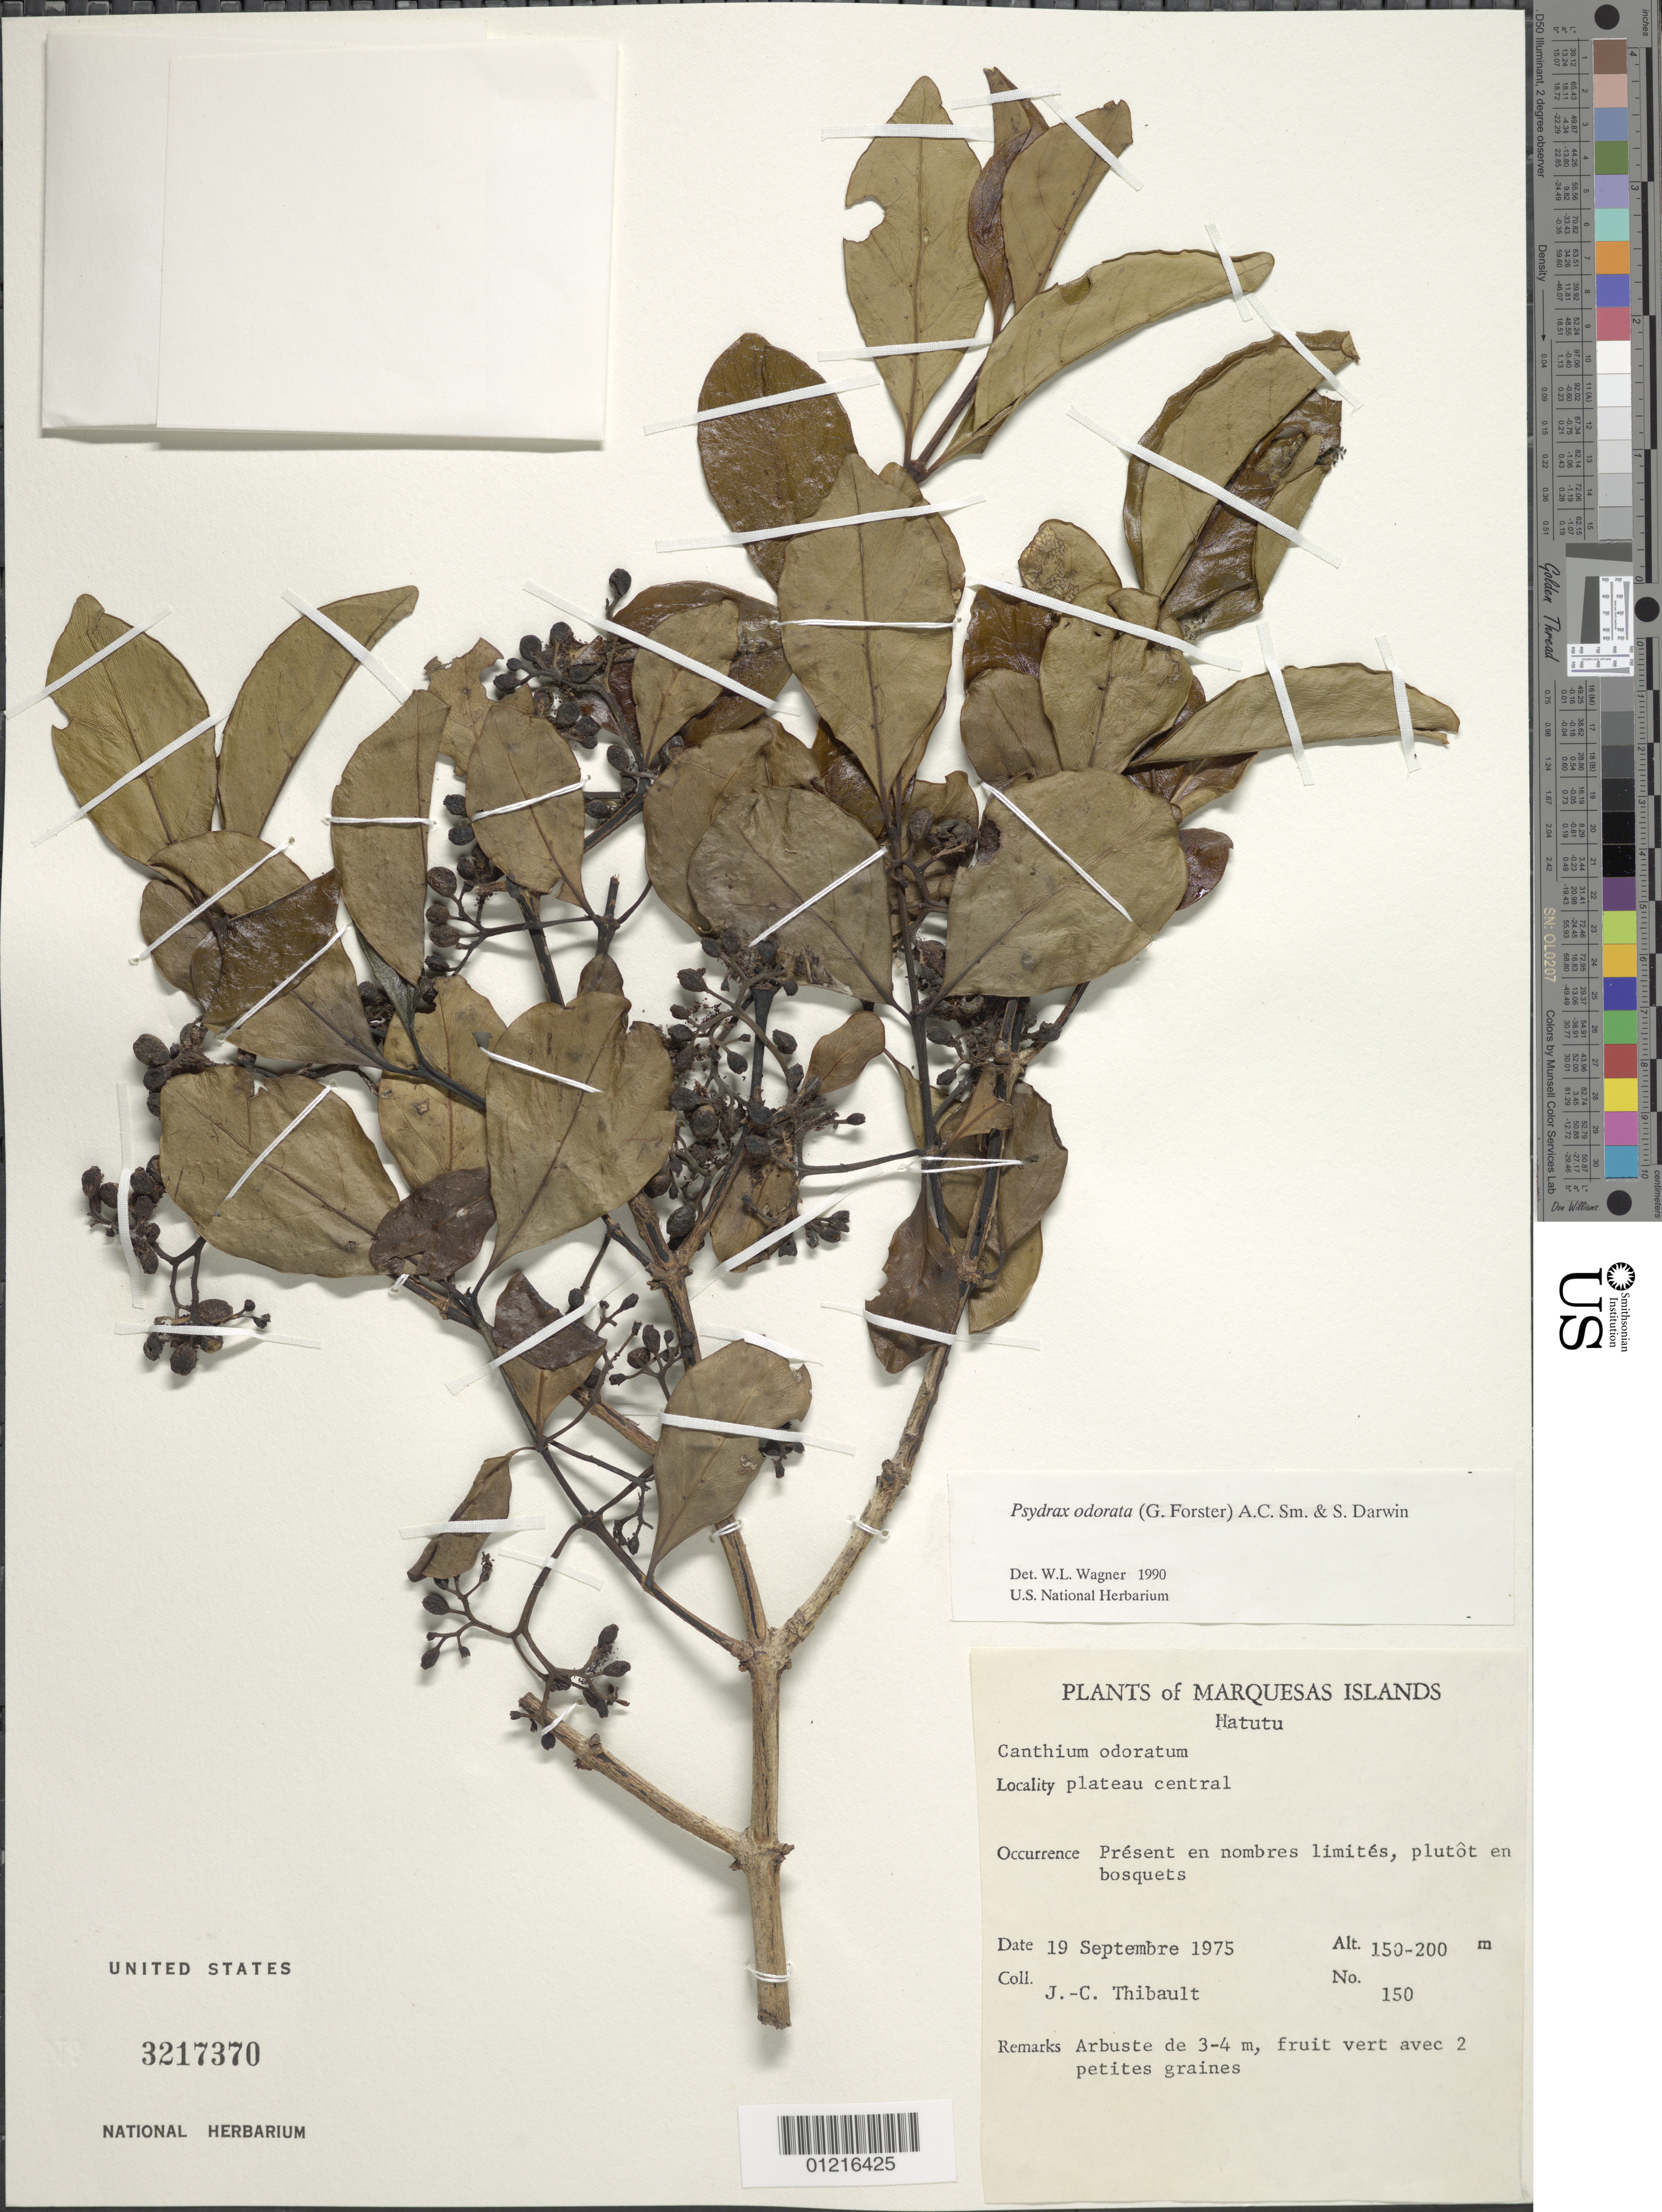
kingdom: Plantae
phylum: Tracheophyta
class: Magnoliopsida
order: Gentianales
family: Rubiaceae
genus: Psydrax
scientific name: Psydrax odorata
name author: (G. Forst.) A.C. Sm. & S.P. Darwin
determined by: Wagner, W. L., (BOT), Smithsonian Institution - National Museum of Natural History (UNITED STATES)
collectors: J. Thibault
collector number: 150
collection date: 1975-09-19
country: French Polynesia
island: Hatutaa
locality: Plateau centrale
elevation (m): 150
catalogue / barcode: US 3217370